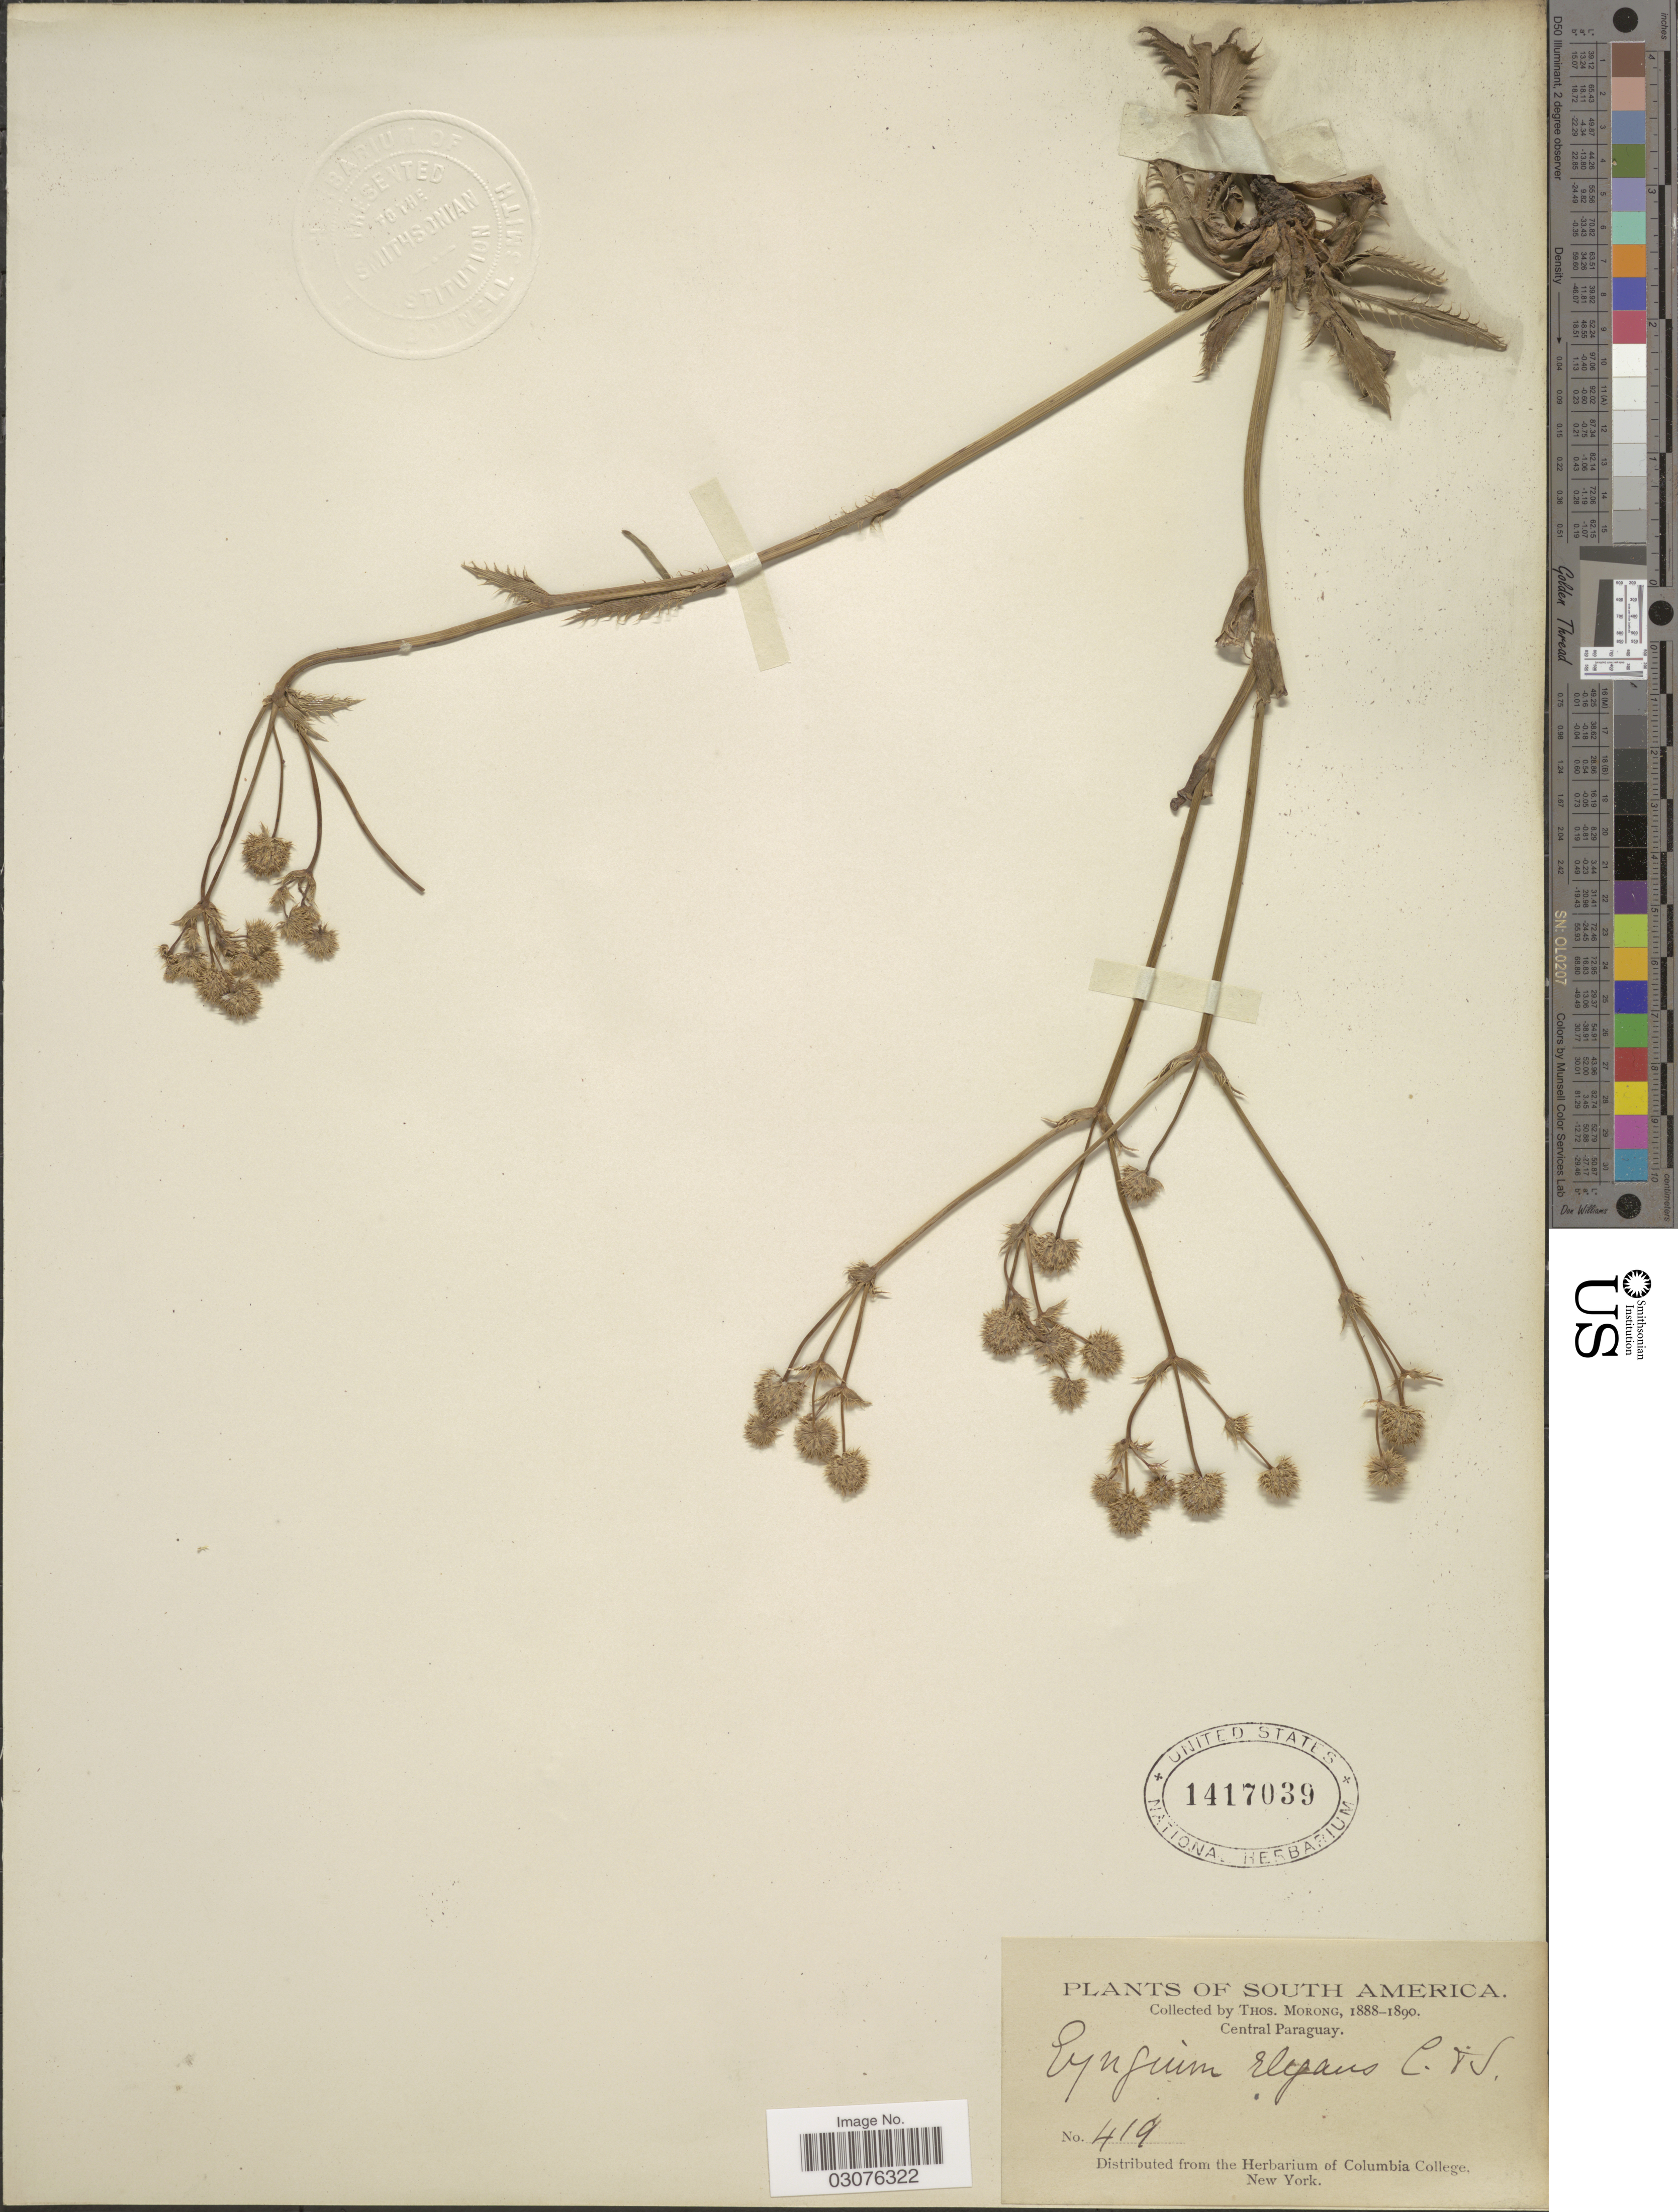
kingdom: Plantae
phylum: Tracheophyta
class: Magnoliopsida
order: Apiales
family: Apiaceae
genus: Eryngium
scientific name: Eryngium elegans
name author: Cham. ex Schltdl.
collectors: ex herb. T. Morong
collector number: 419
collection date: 1888/1890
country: Paraguay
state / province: Central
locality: Central Paraguay.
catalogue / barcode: US 1417039